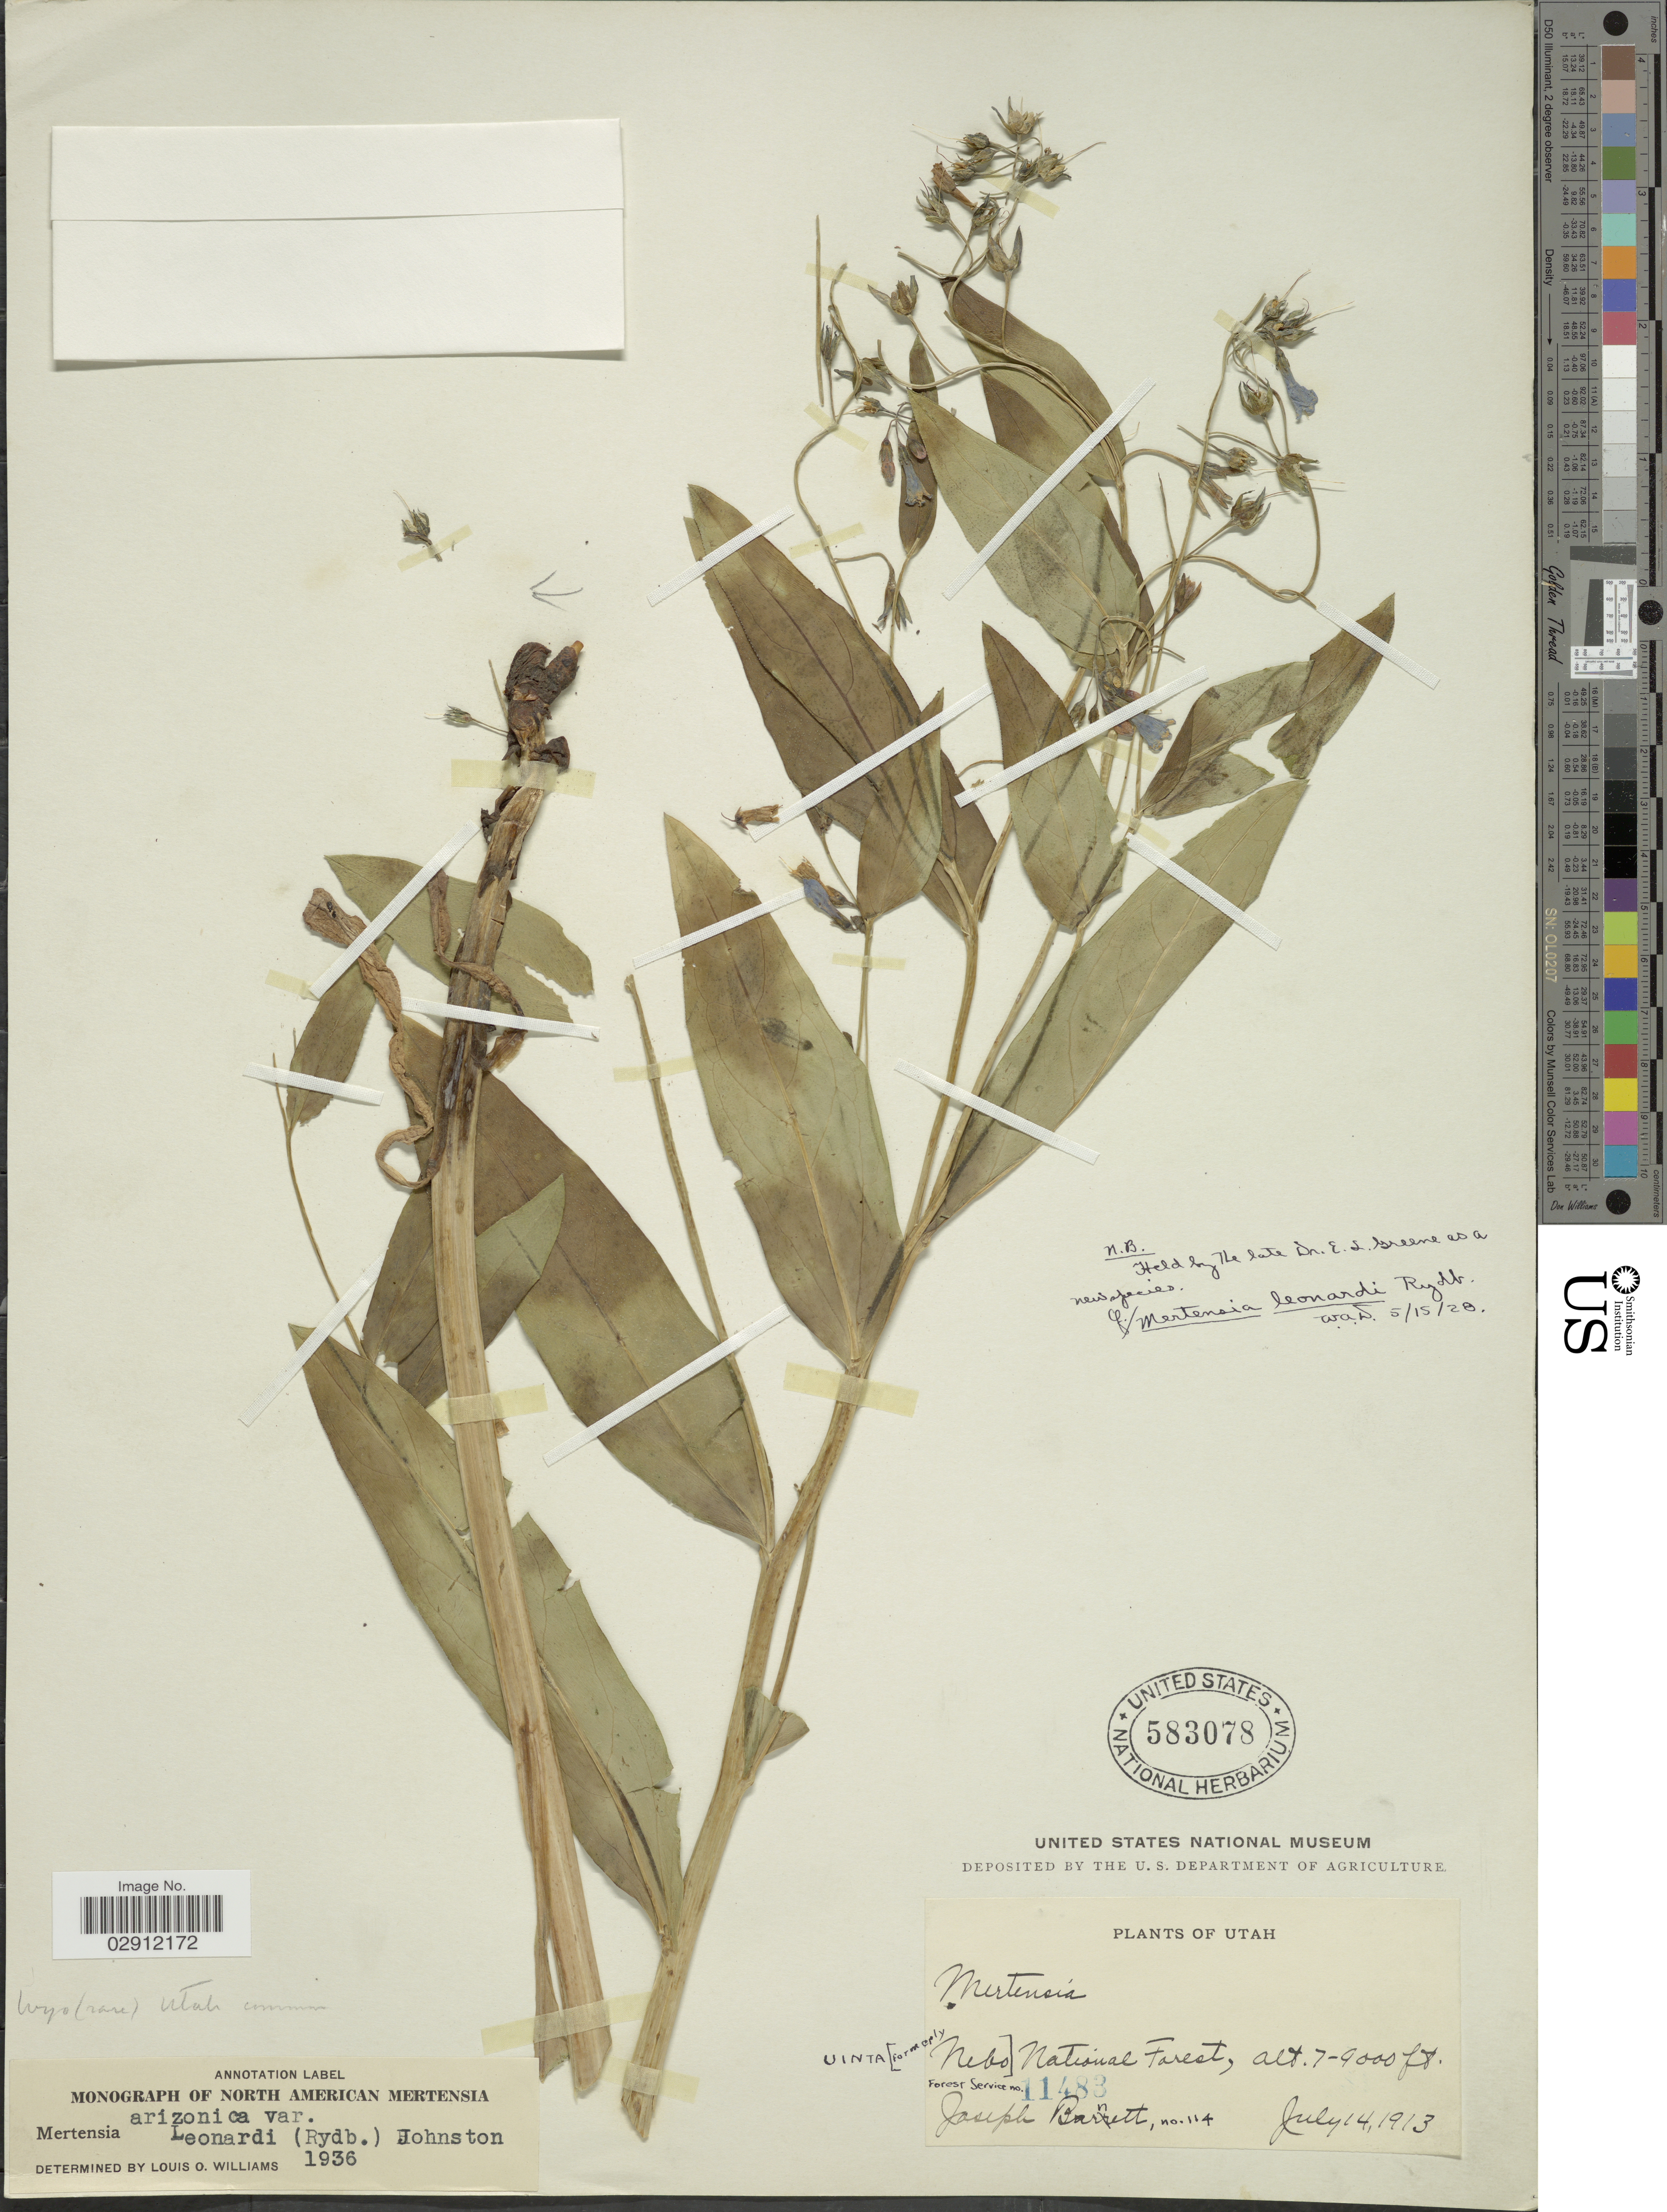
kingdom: Plantae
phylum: Tracheophyta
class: Magnoliopsida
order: Boraginales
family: Boraginaceae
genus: Mertensia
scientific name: Mertensia arizonica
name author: Greene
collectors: J. Barnett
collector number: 114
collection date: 1913-07-14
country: United States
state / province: Utah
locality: Uinta [formerly Nebo] National Forest.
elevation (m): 2134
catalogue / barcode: US 583078